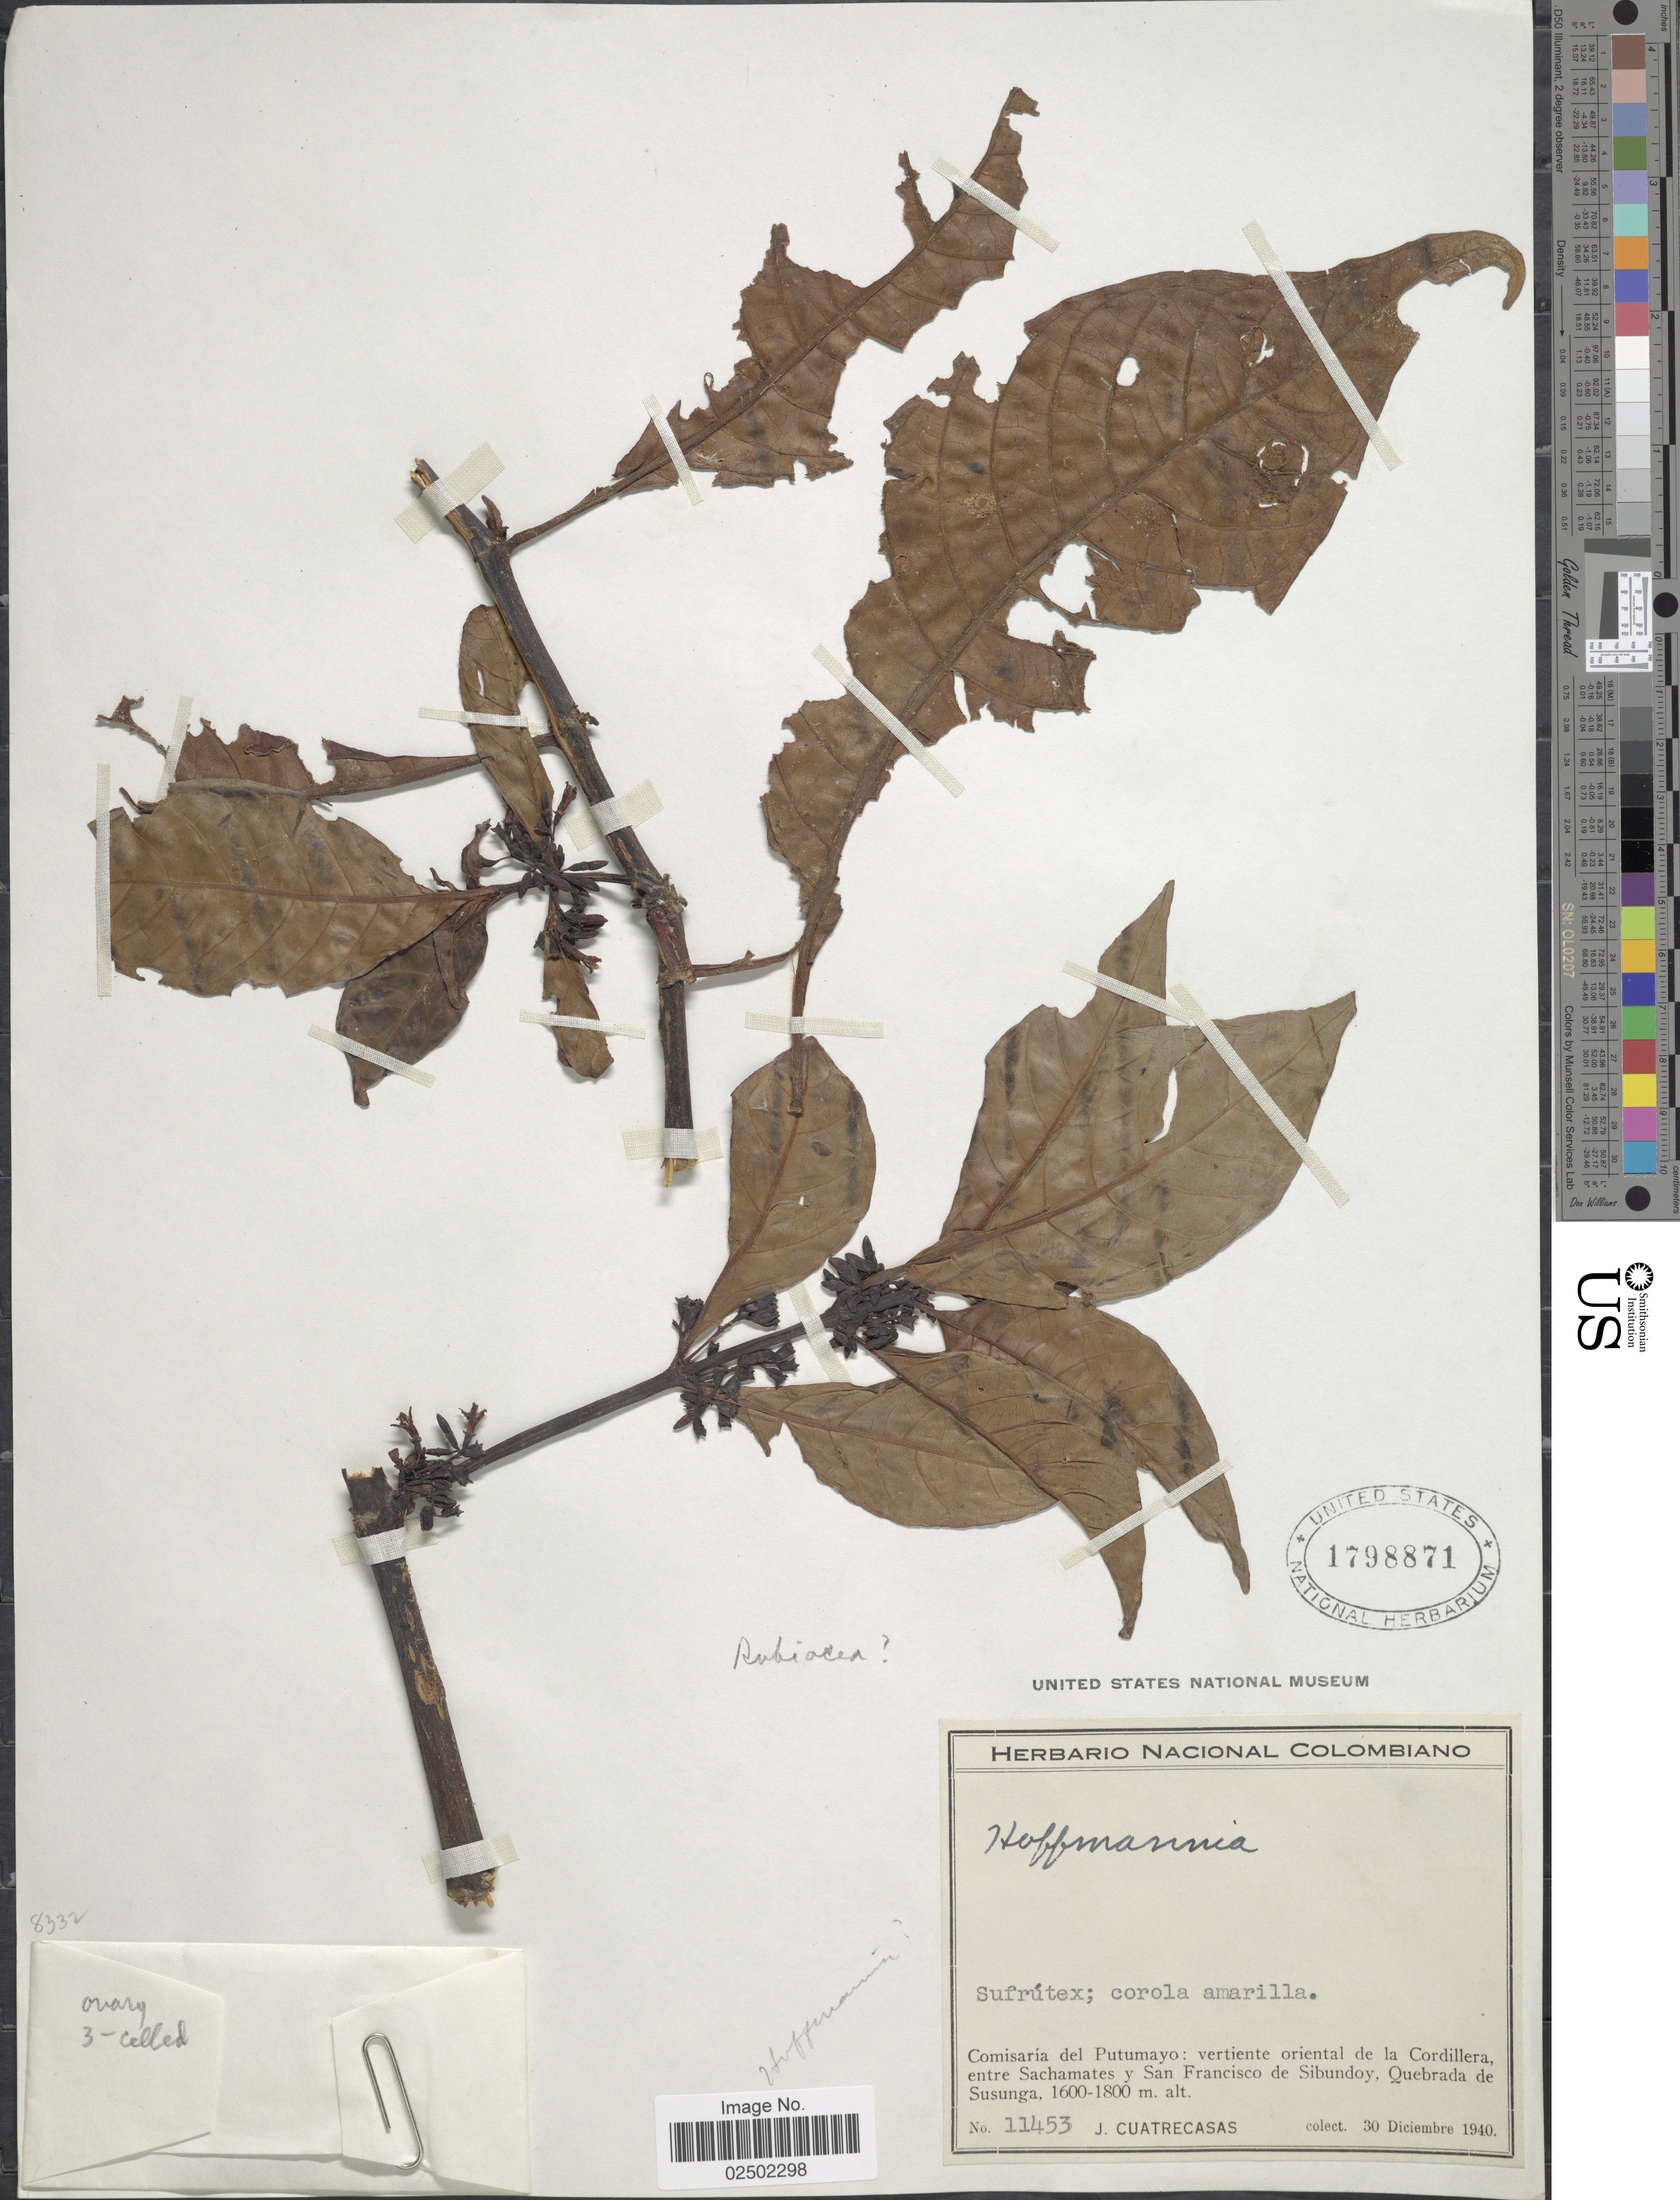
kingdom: Plantae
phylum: Tracheophyta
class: Magnoliopsida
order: Gentianales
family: Rubiaceae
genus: Hoffmannia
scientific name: Hoffmannia sp.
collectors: J. Cuatrecasas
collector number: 11453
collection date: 1940-12-30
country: Colombia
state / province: Putumayo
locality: Comisaria del Putumayo: vertiente oriental de la Cordillera entre Sachamates y San Francisco de Sibundoy, Quebrada de Susunga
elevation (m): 1600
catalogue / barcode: US 1798871